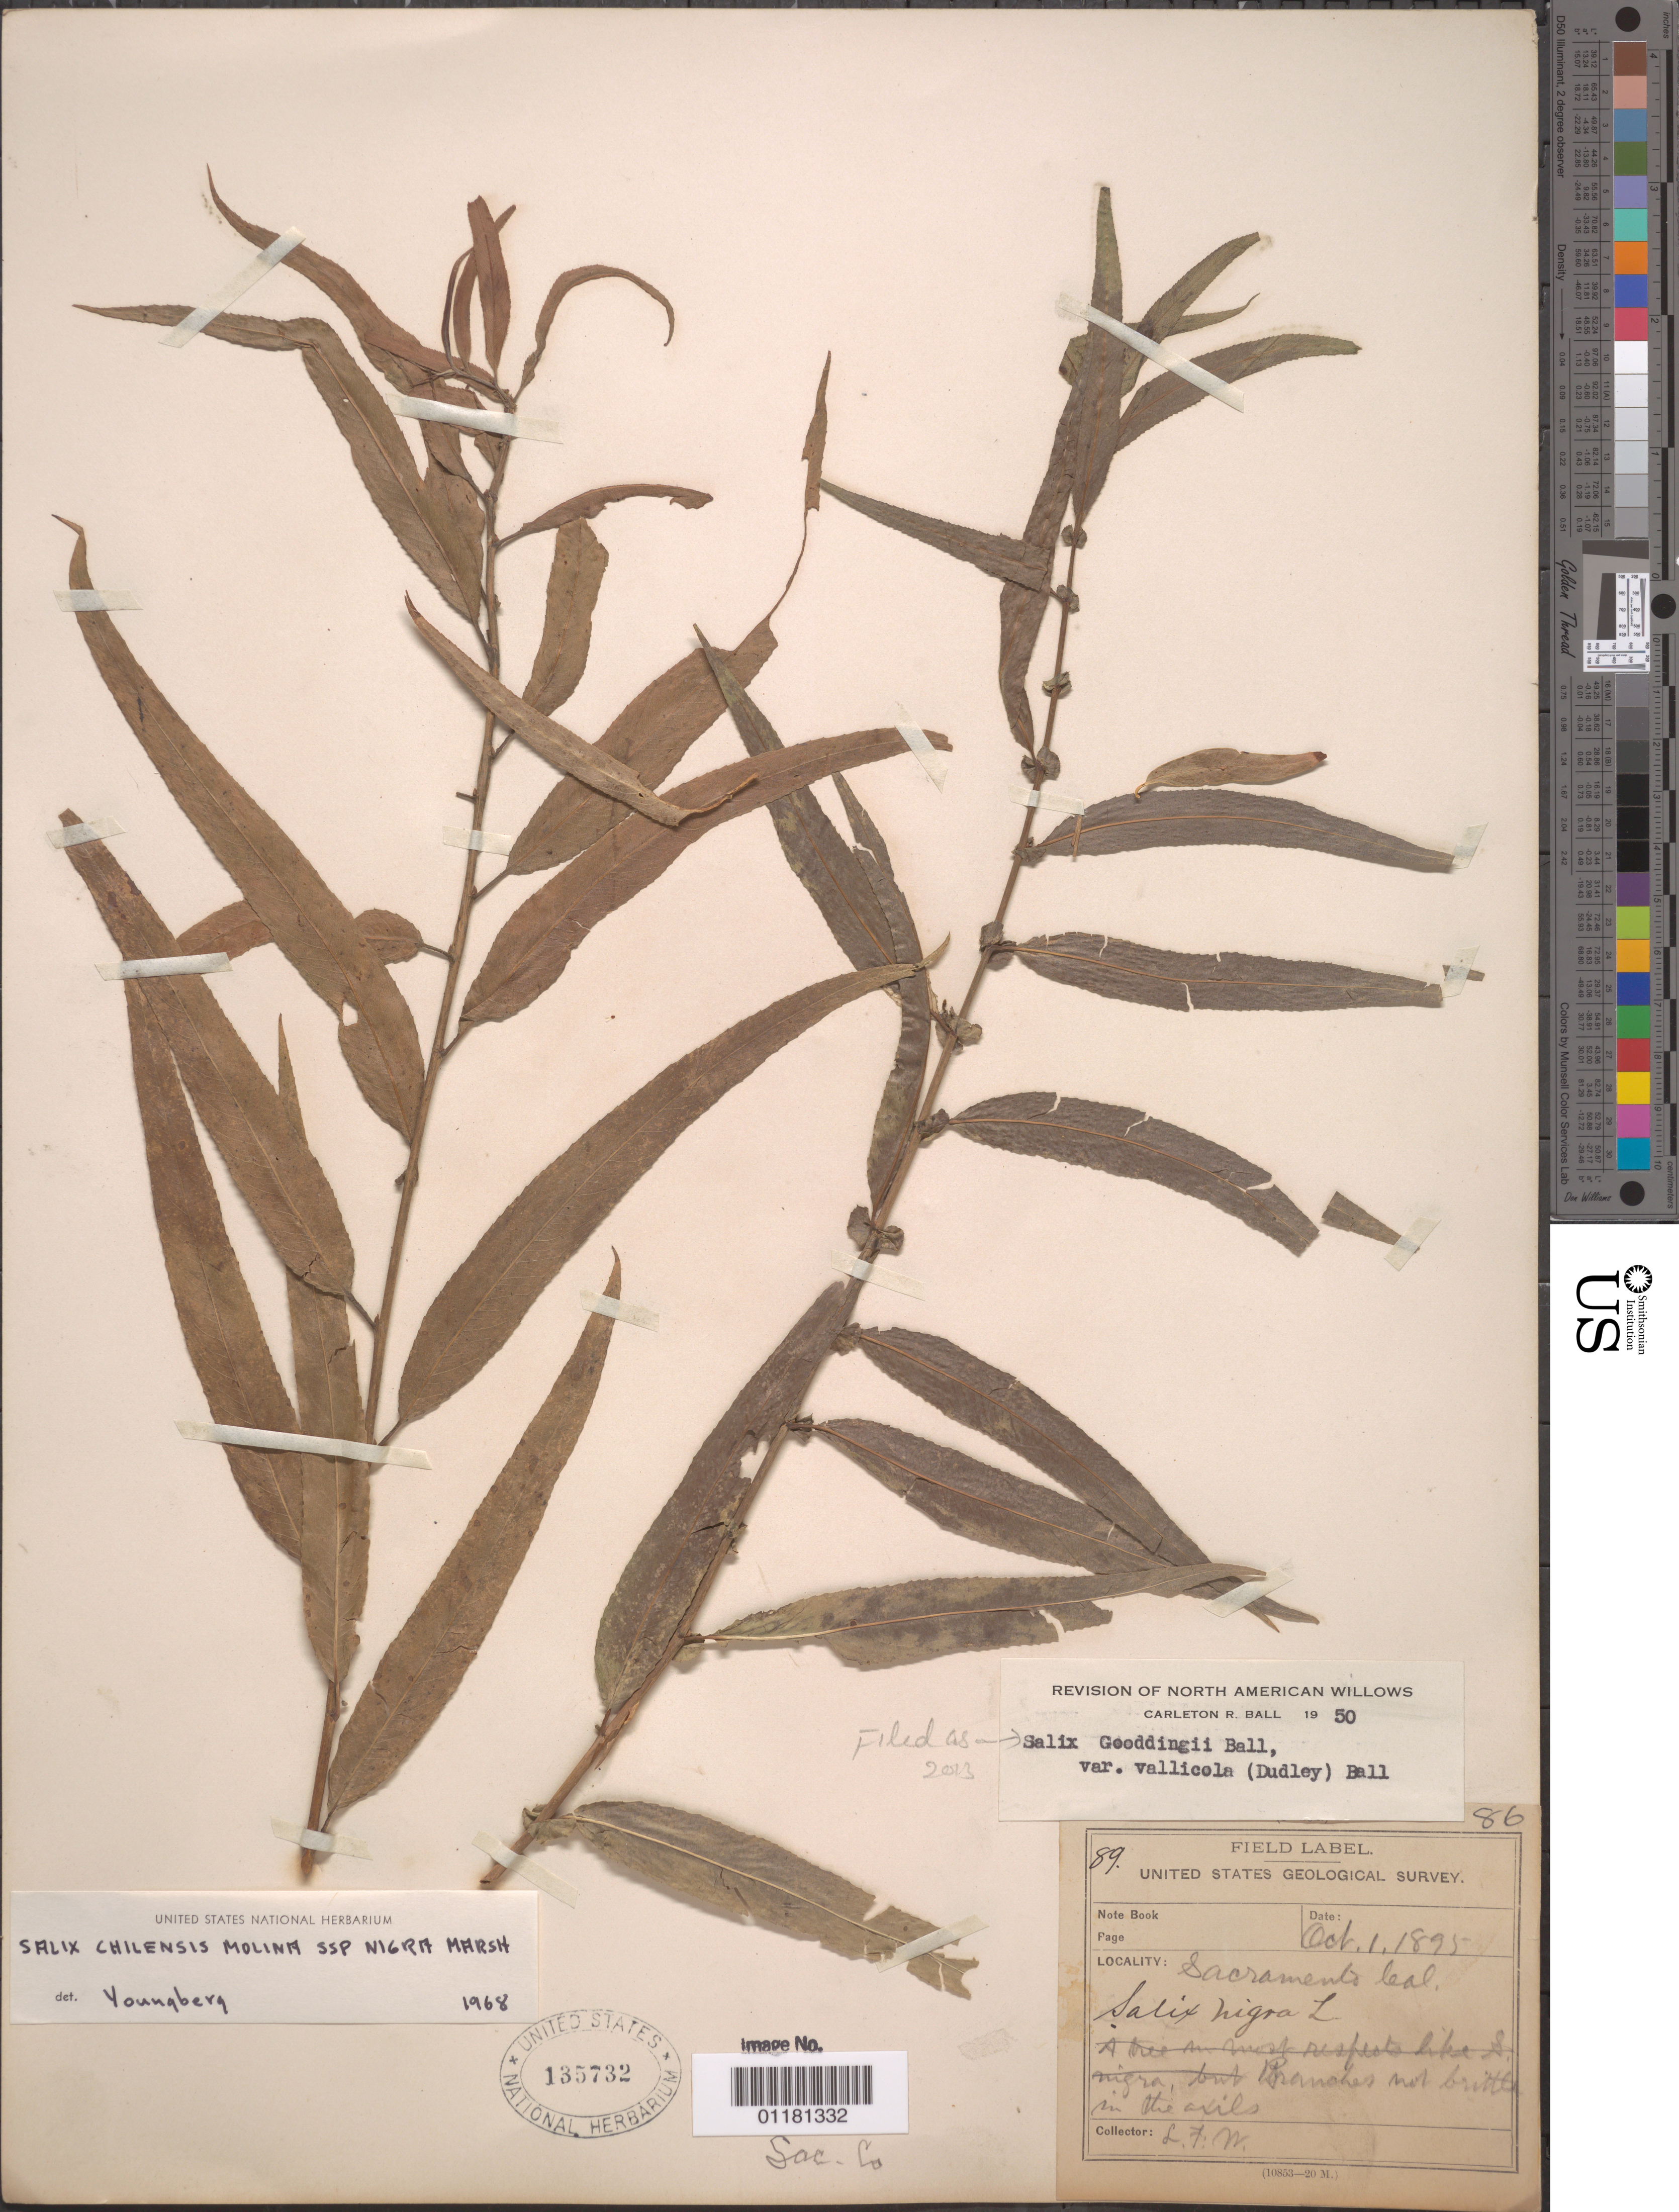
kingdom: Plantae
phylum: Tracheophyta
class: Magnoliopsida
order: Malpighiales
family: Salicaceae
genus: Salix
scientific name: Salix gooddingii var. vallicola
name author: (Dudley) C.R. Ball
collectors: L. F. Ward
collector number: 89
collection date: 1895-10-01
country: United States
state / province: California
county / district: Sacramento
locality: Sacramento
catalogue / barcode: US 135732